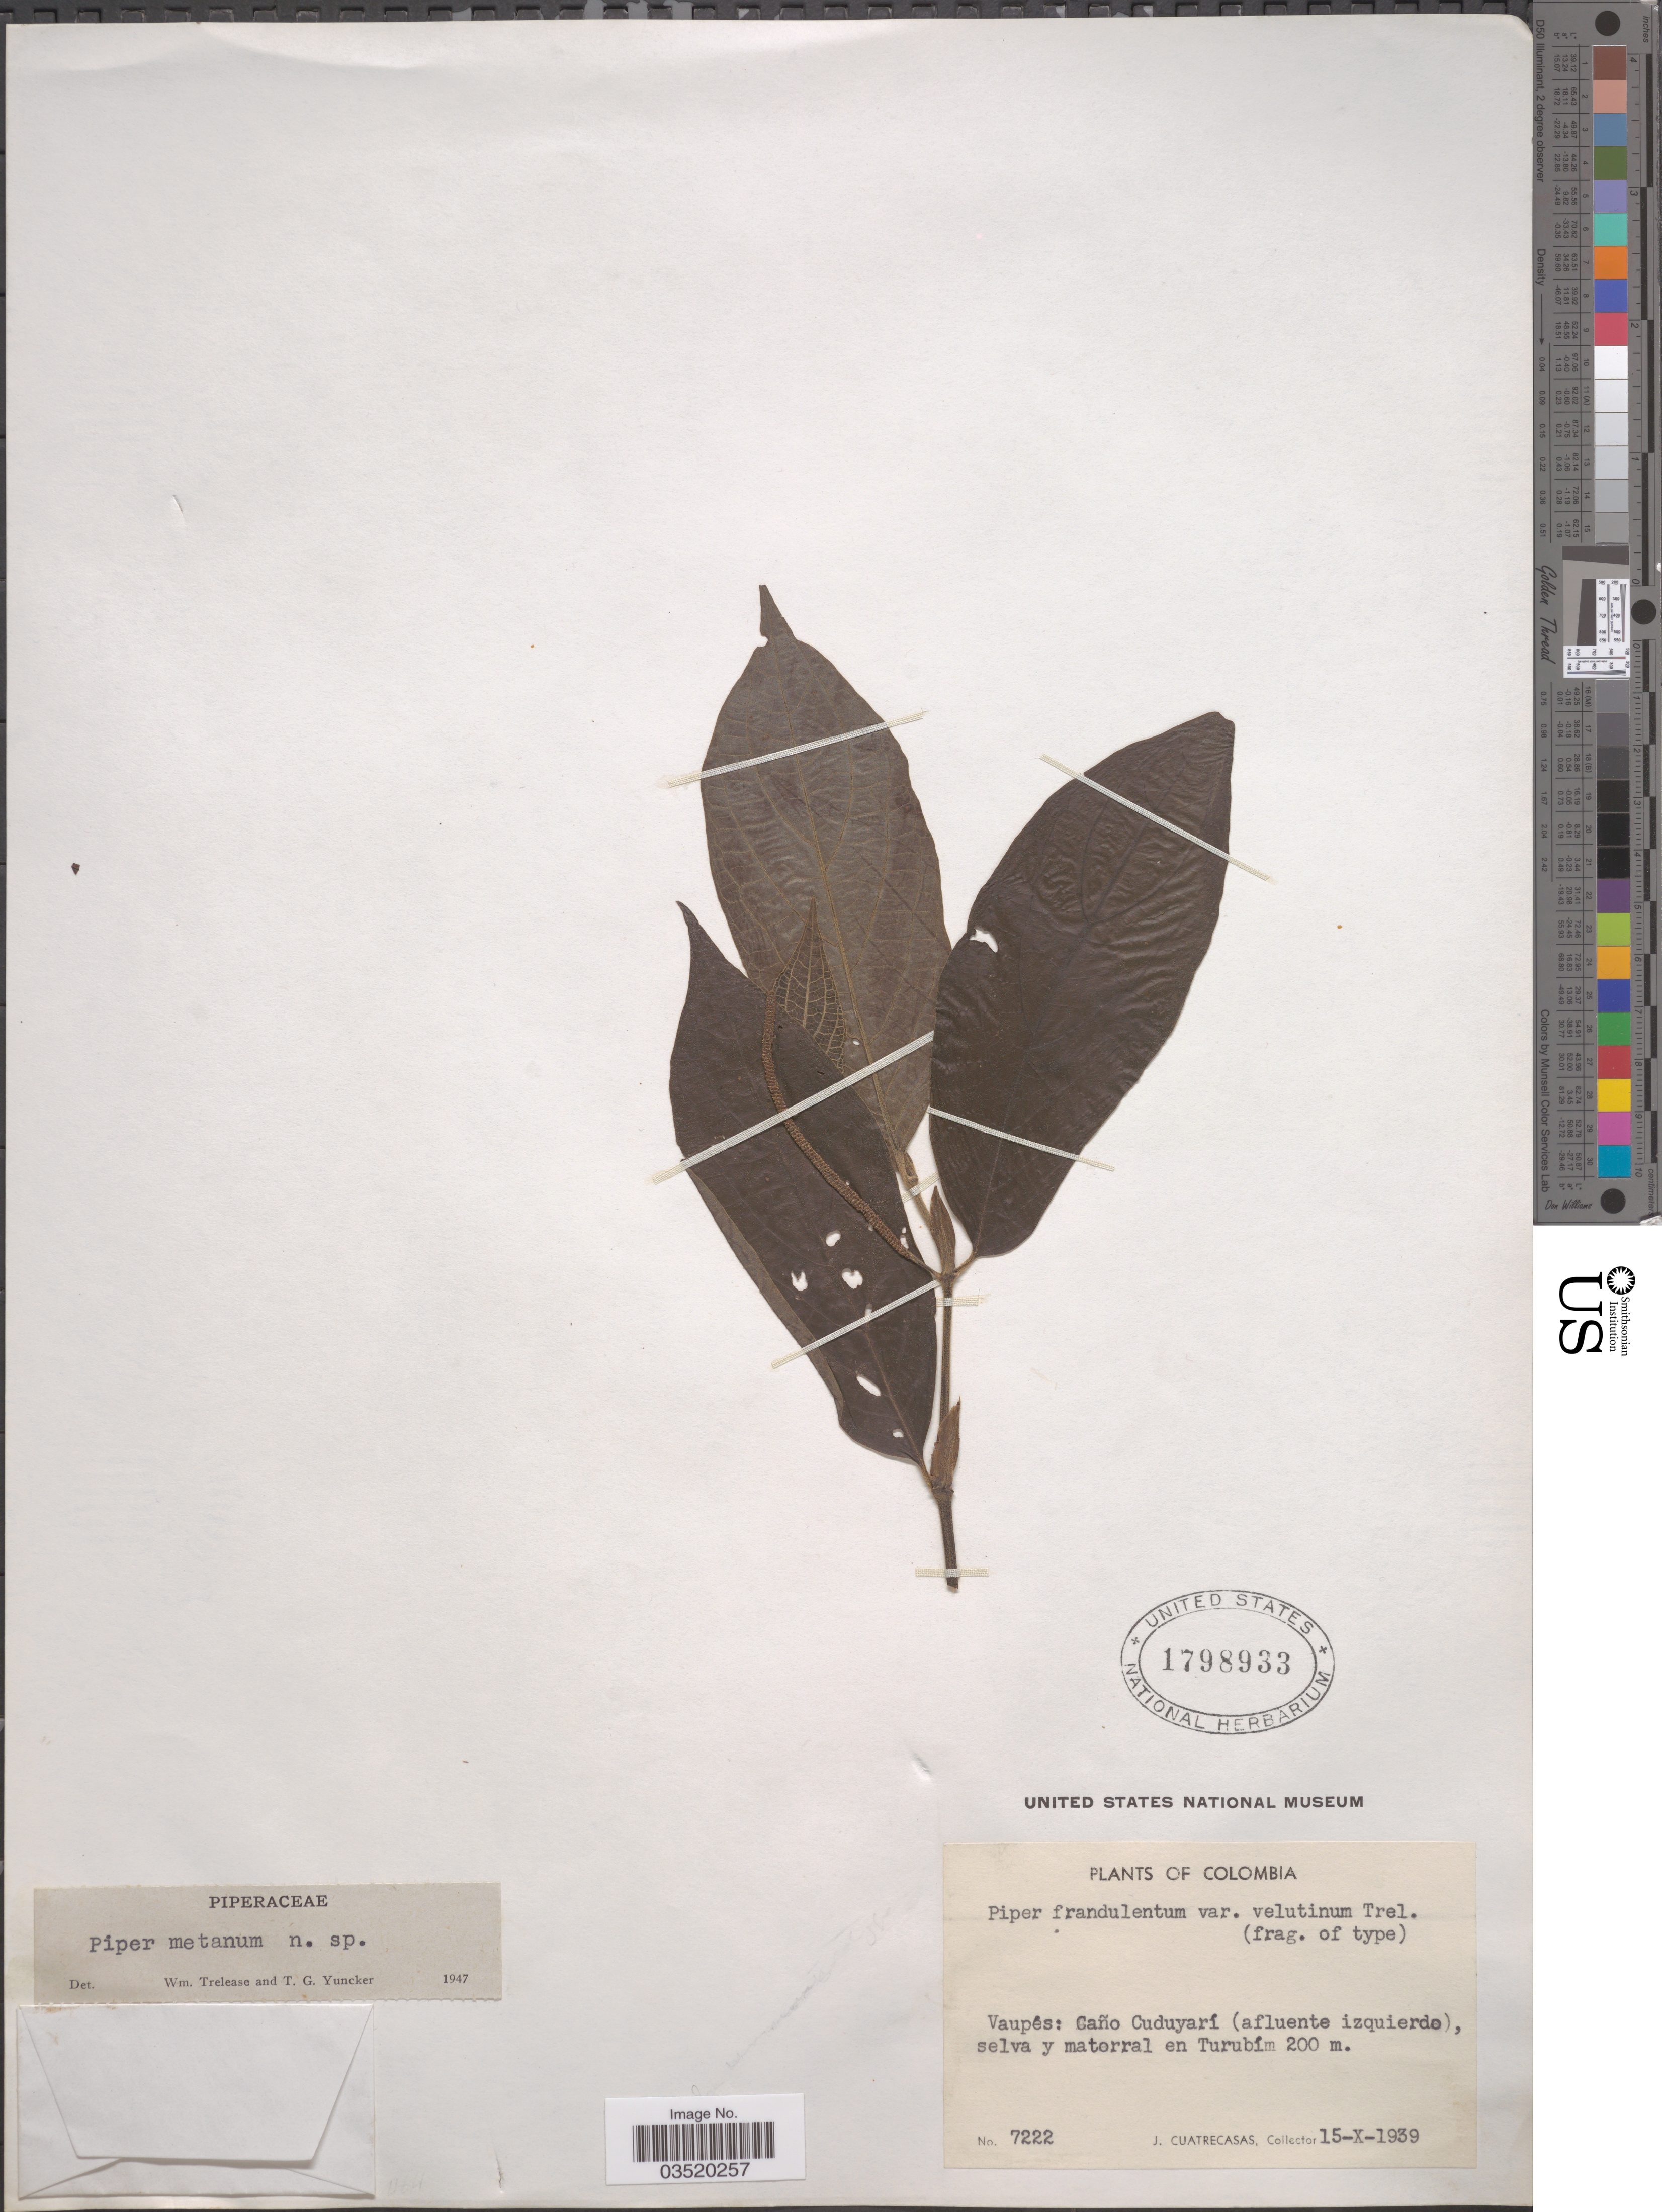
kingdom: Plantae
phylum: Tracheophyta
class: Magnoliopsida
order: Piperales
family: Piperaceae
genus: Piper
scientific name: Piper metanum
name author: Trel. & Yunck.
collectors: J. Cuatrecasas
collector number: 7222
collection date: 1939-10-15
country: Colombia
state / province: Vaupés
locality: Caño Cuduyarí (afluente izquierdo).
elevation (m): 200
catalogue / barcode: US 1798933